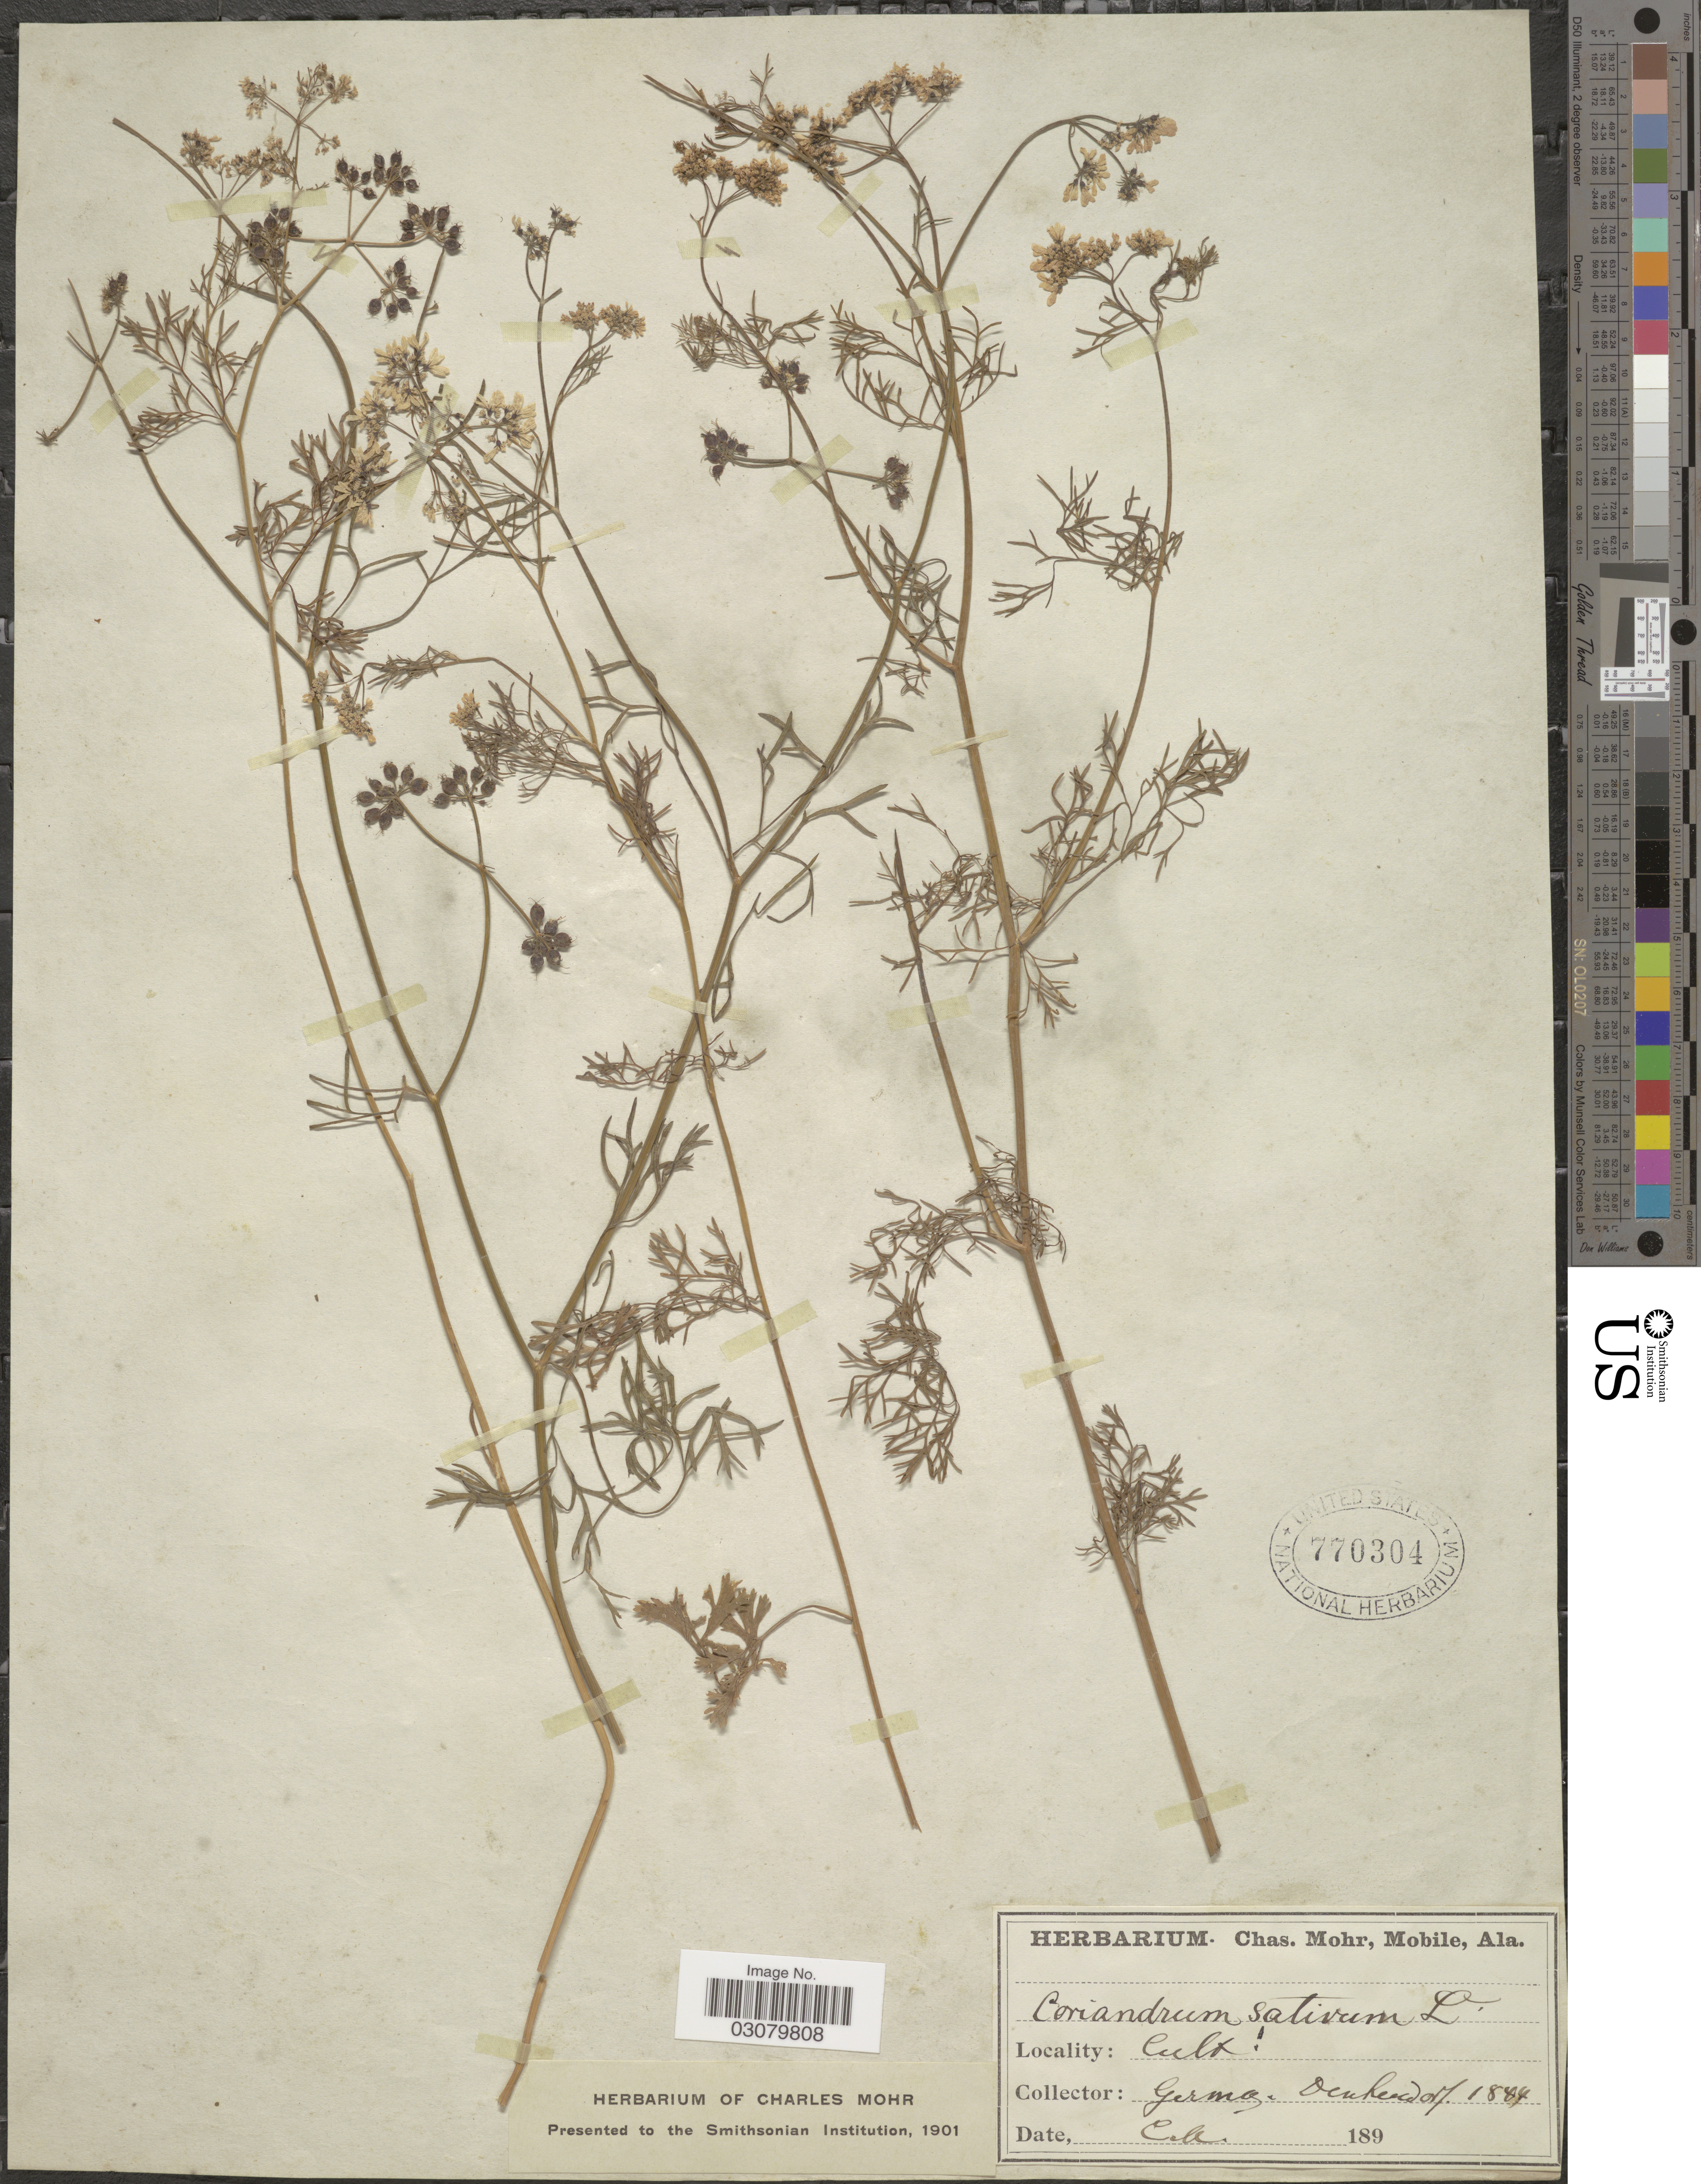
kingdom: Plantae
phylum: Tracheophyta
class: Magnoliopsida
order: Apiales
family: Apiaceae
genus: Coriandrum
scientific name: Coriandrum sativum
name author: L.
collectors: C. T. Mohr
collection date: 1884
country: Germany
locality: Denkendorf.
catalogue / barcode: US 770304